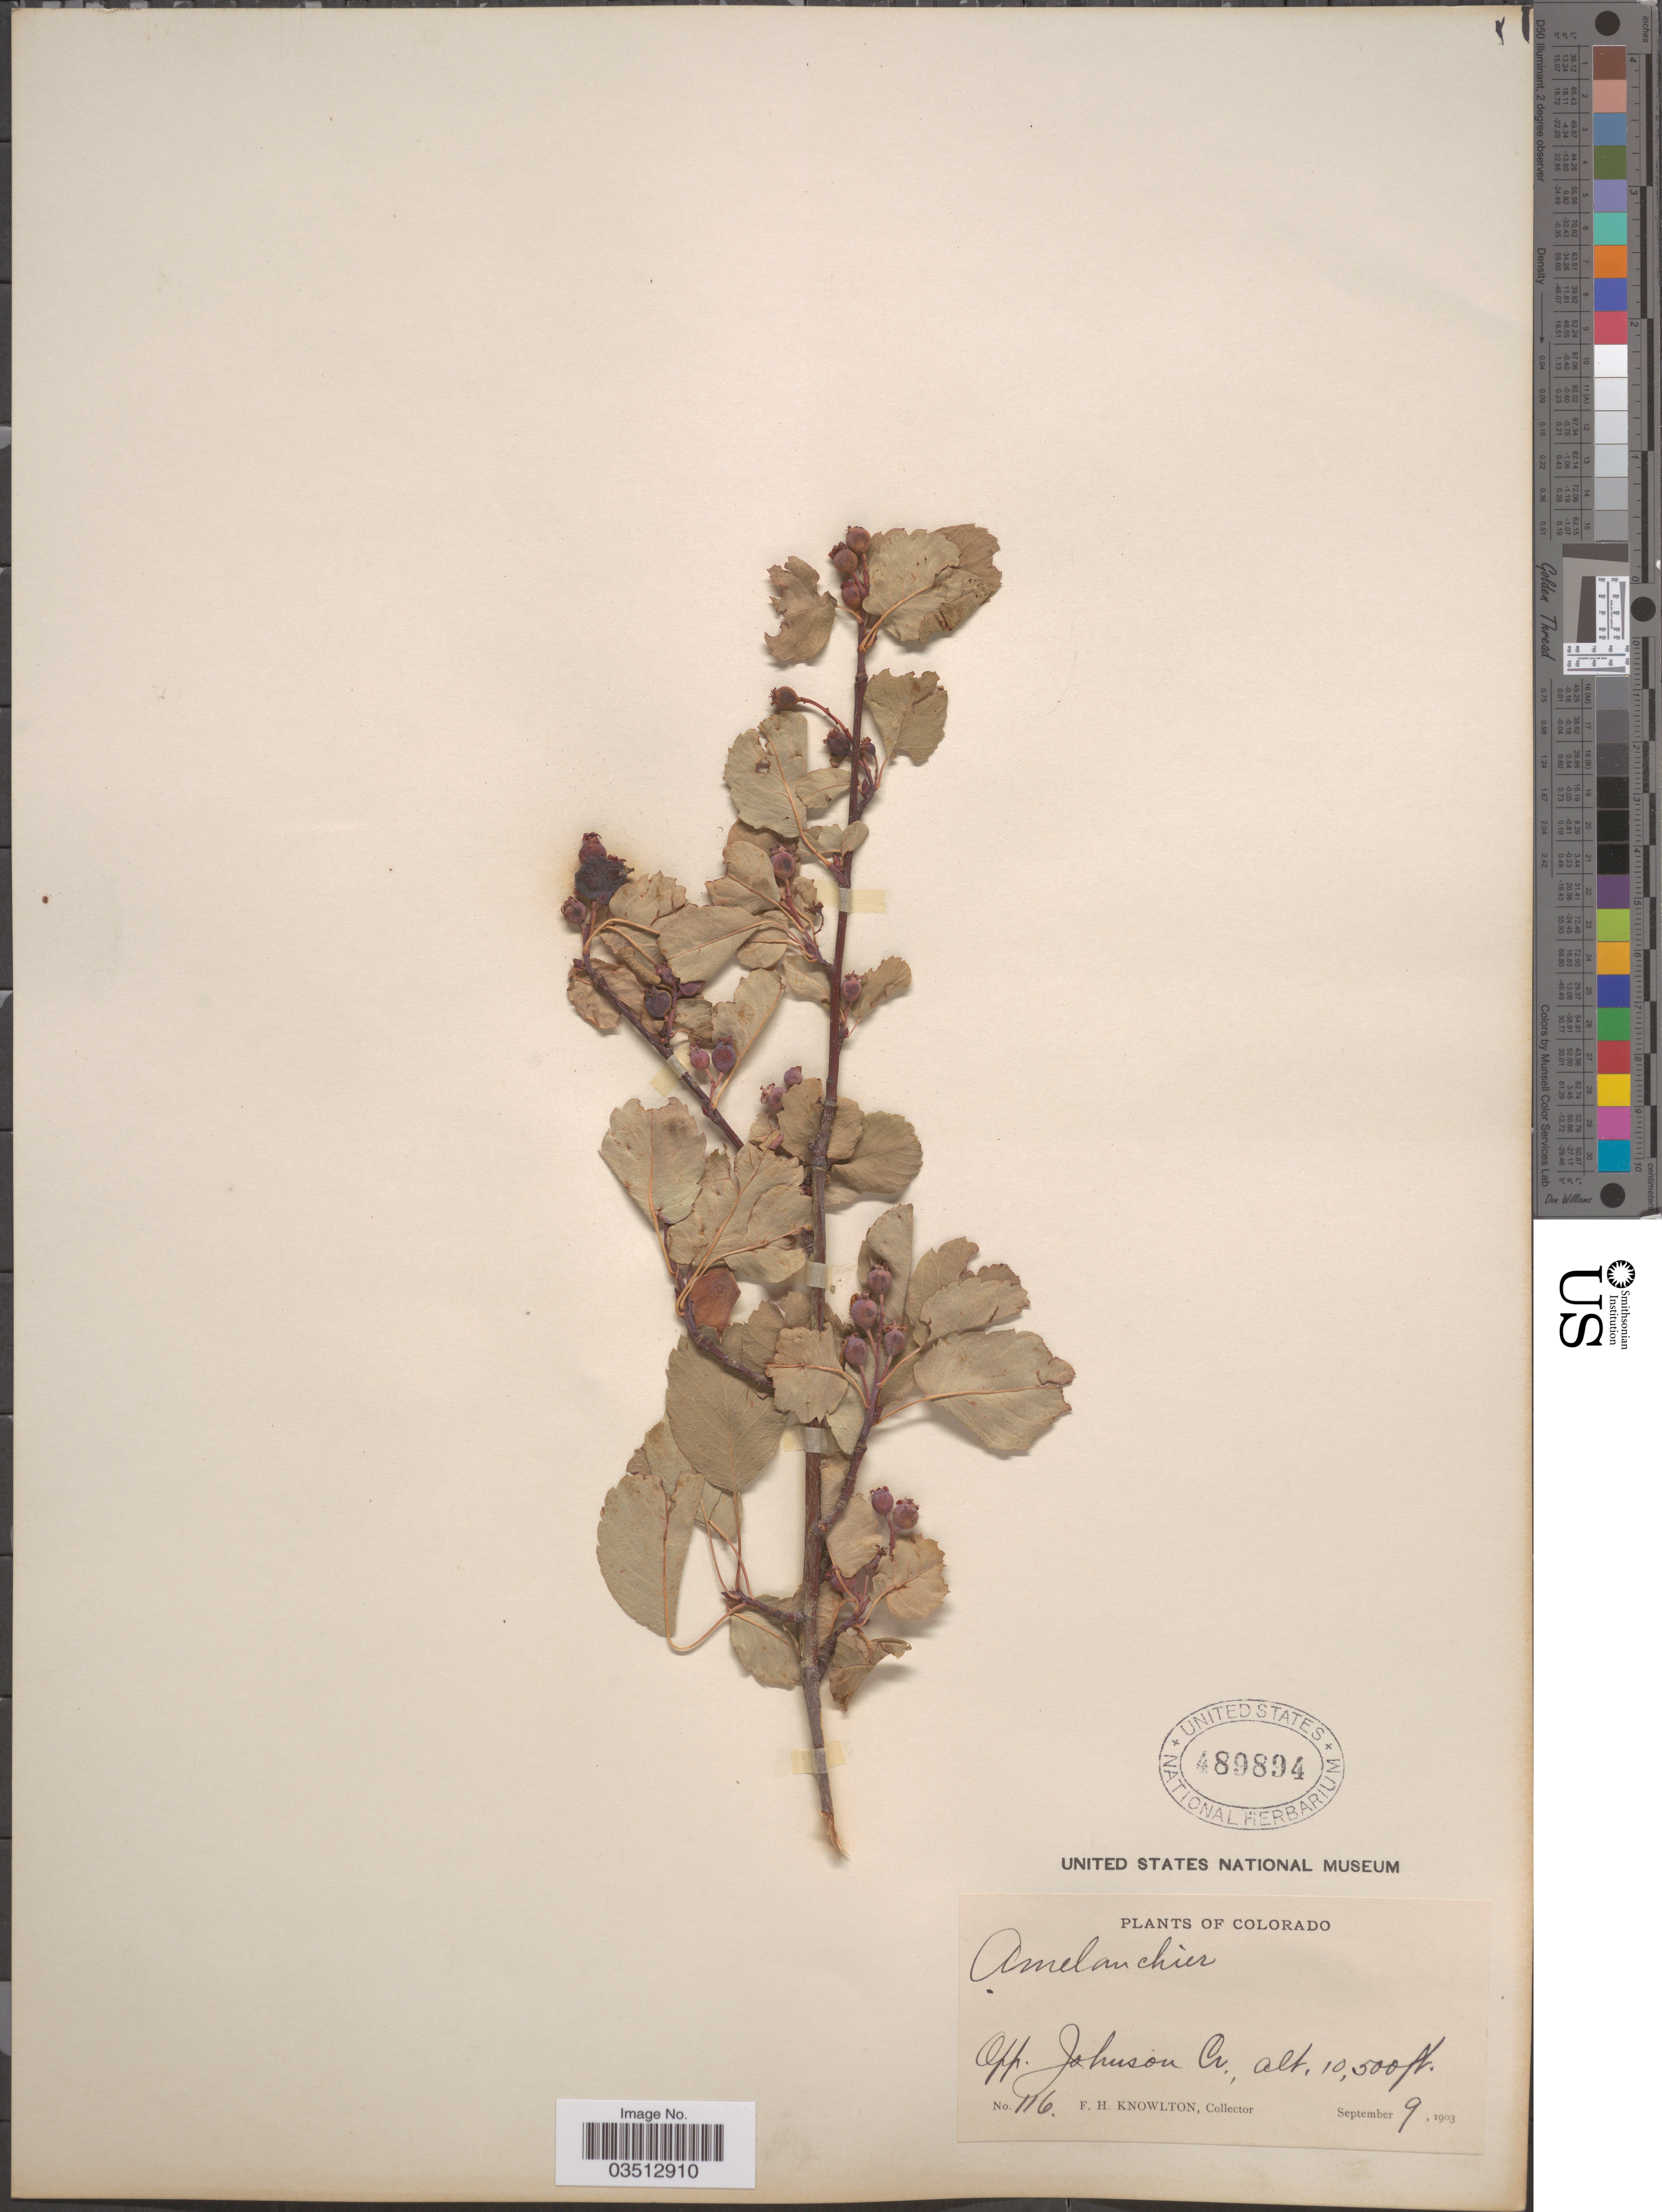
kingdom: Plantae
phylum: Tracheophyta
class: Magnoliopsida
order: Rosales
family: Rosaceae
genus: Amelanchier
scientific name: Amelanchier sp.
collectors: F. H. Knowlton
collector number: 116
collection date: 1903-09-09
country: United States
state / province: Colorado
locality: Opp. Johnson Cr.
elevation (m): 3200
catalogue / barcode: US 489894